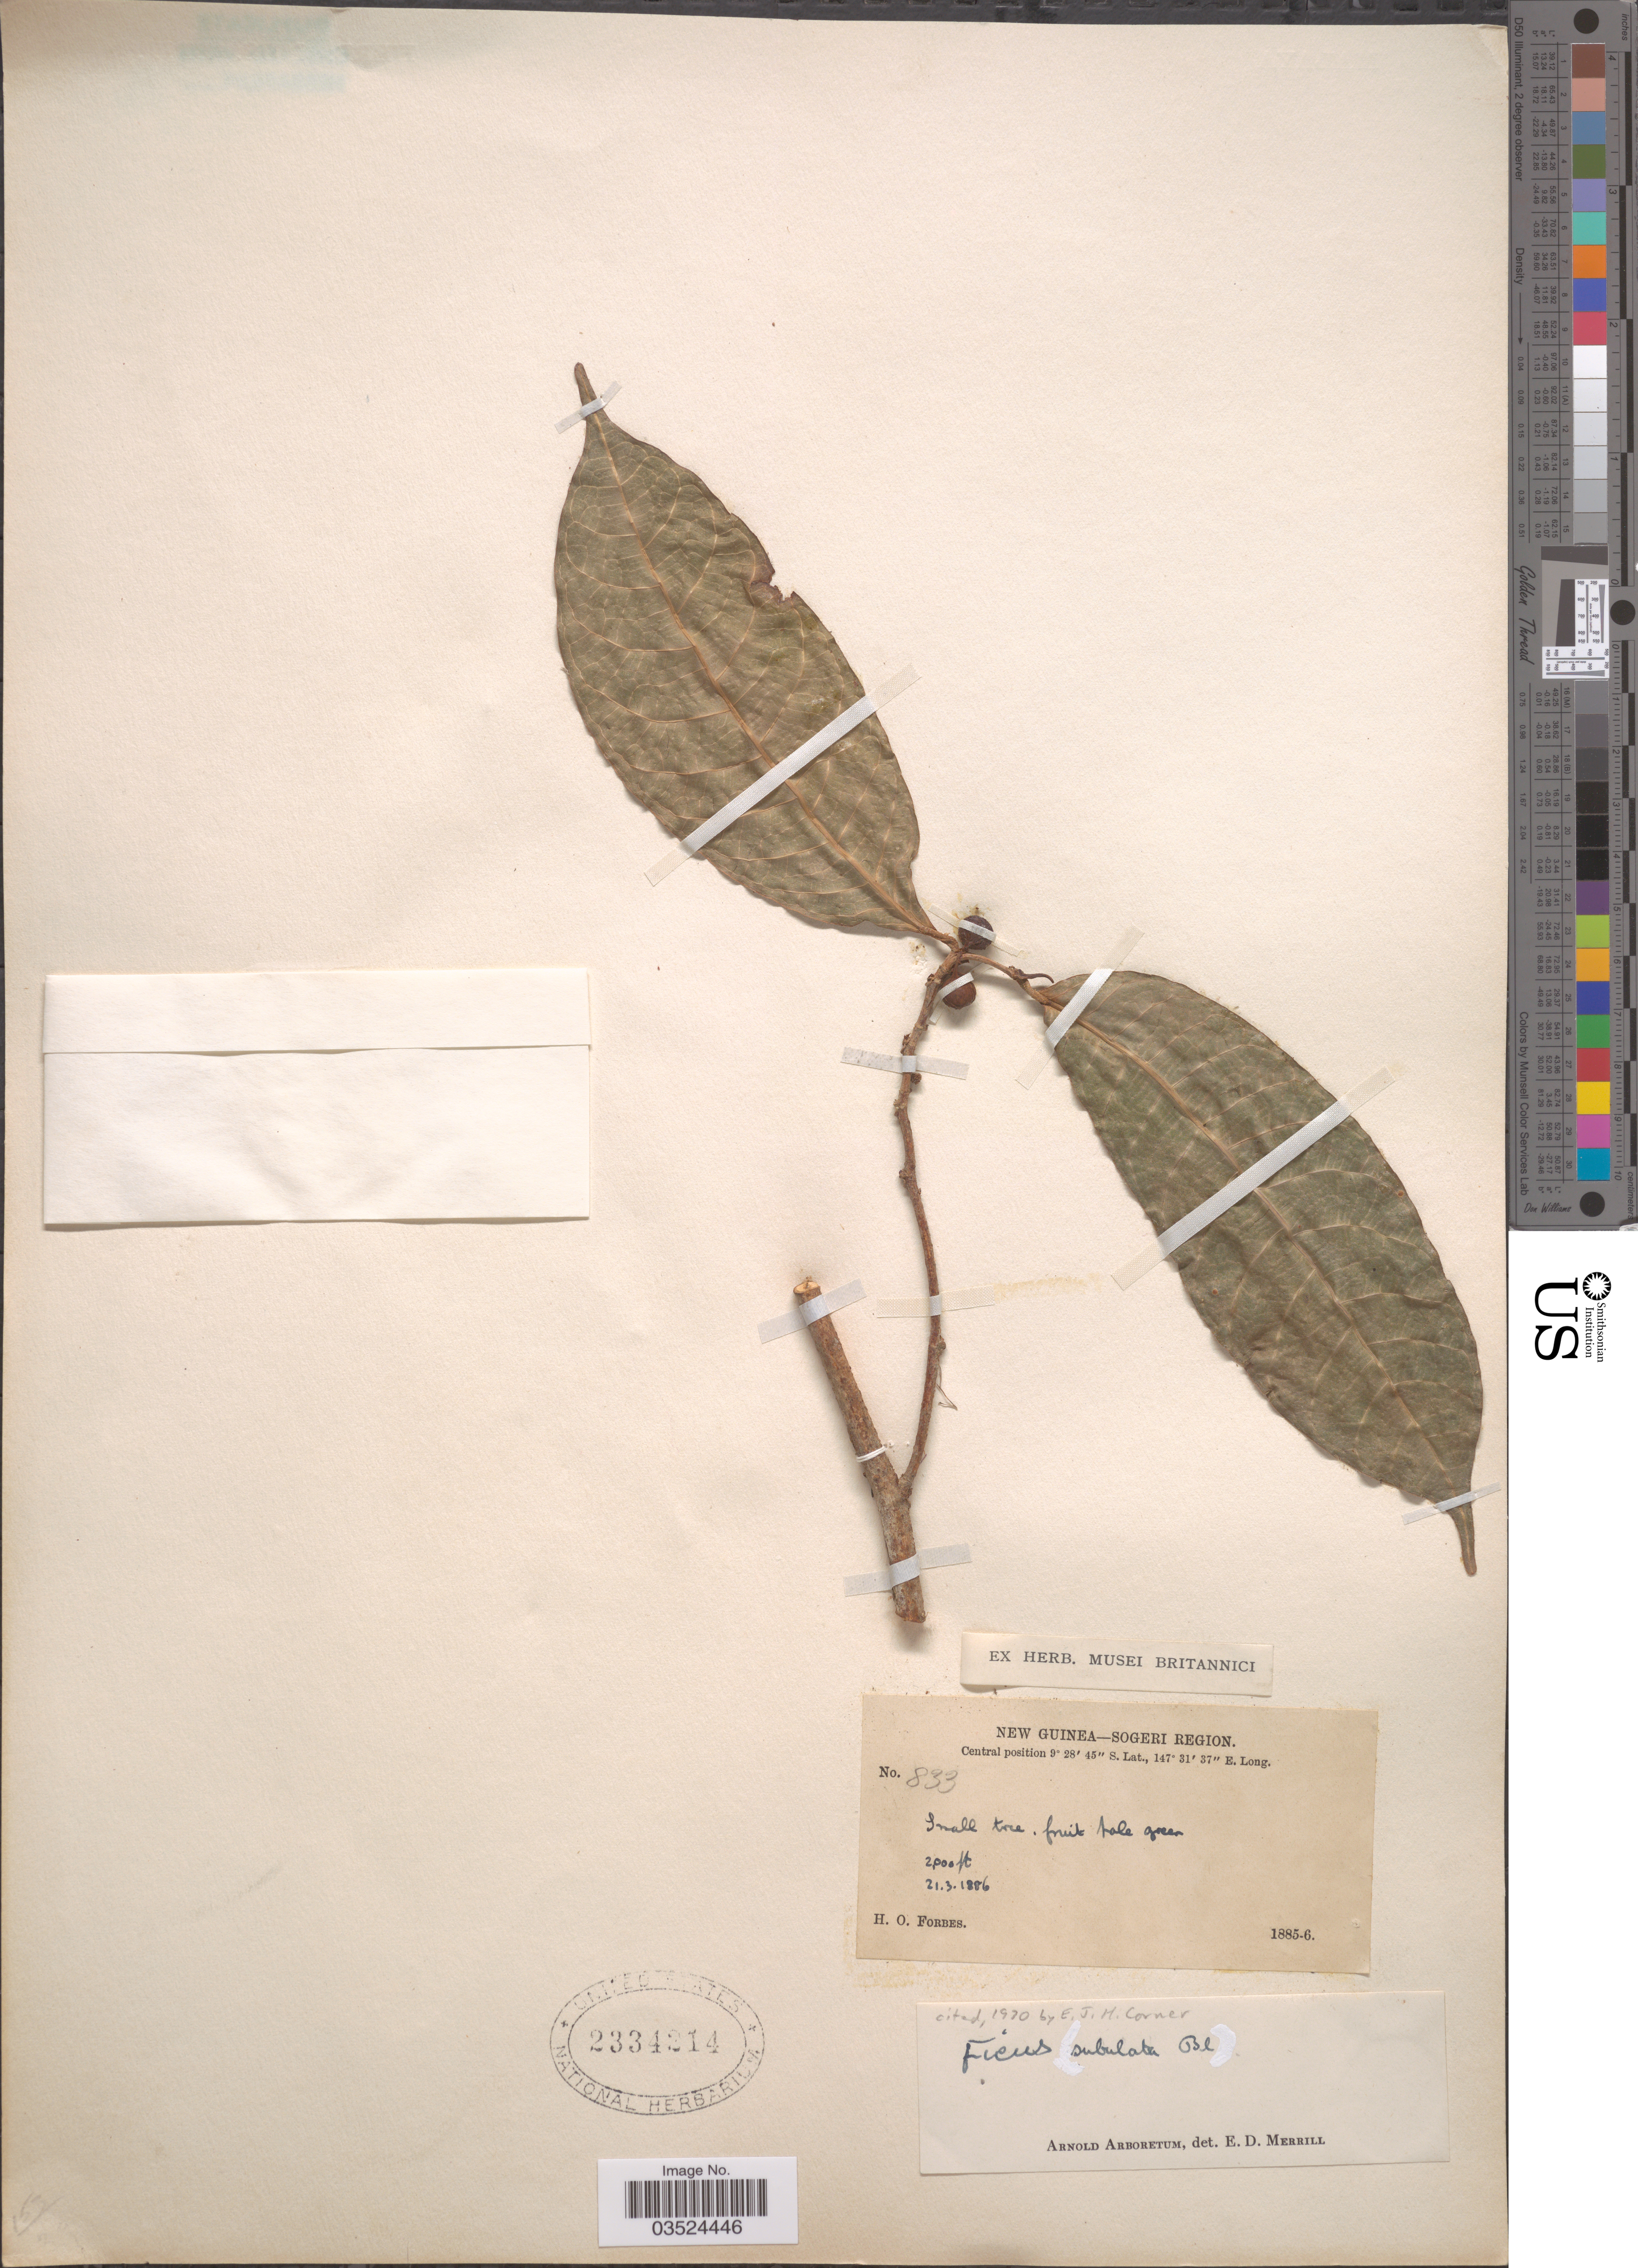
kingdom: Plantae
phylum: Tracheophyta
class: Magnoliopsida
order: Rosales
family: Moraceae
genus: Ficus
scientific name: Ficus subulata var. subulata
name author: Blume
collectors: H. O. Forbes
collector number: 833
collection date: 1886-03-21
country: Papua New Guinea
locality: New Guinea - Sogeri Region. Central position.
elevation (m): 610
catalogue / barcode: US 2334214